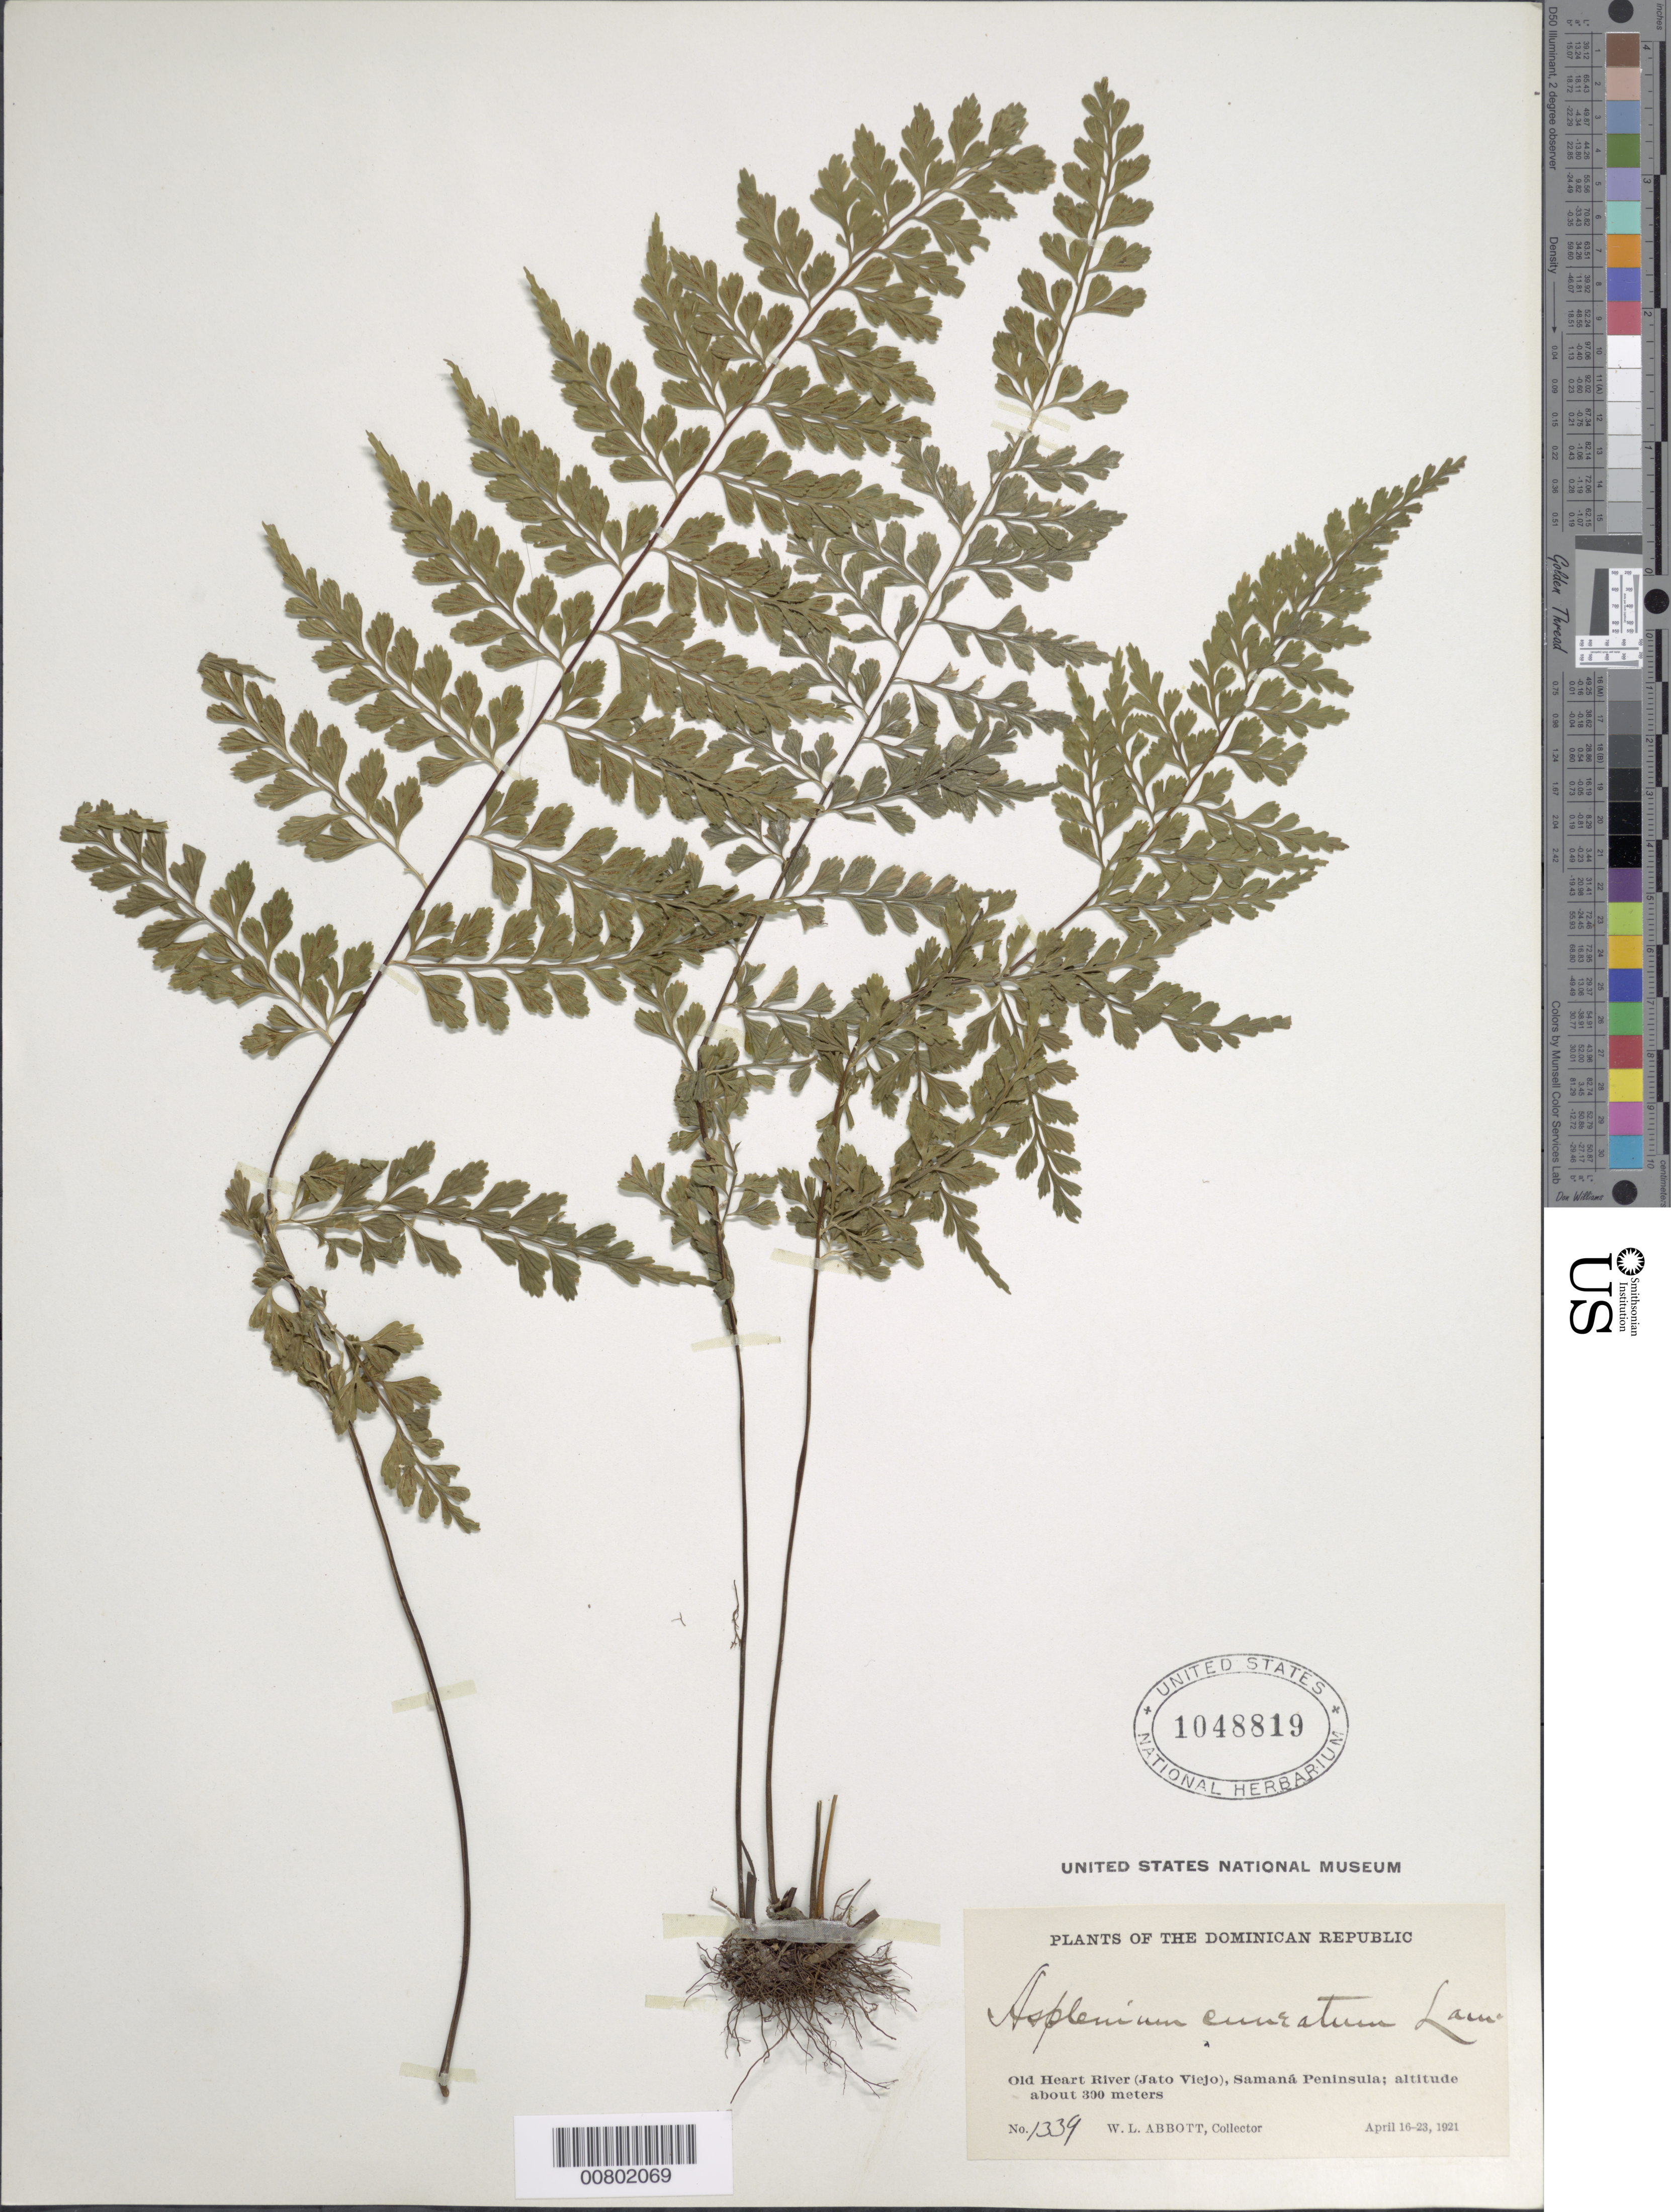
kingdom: Plantae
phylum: Tracheophyta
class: Polypodiopsida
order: Polypodiales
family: Aspleniaceae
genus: Asplenium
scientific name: Asplenium cuneatum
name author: Lam.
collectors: W. L. Abbott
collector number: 1339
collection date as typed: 16 Apr 1921 to 23 Apr 1921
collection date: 1921-04-16/1921-04-23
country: Dominican Republic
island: Hispaniola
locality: Samaná Peninsula, Old Heart River (Jato Viejo)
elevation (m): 300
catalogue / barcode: US 1048819